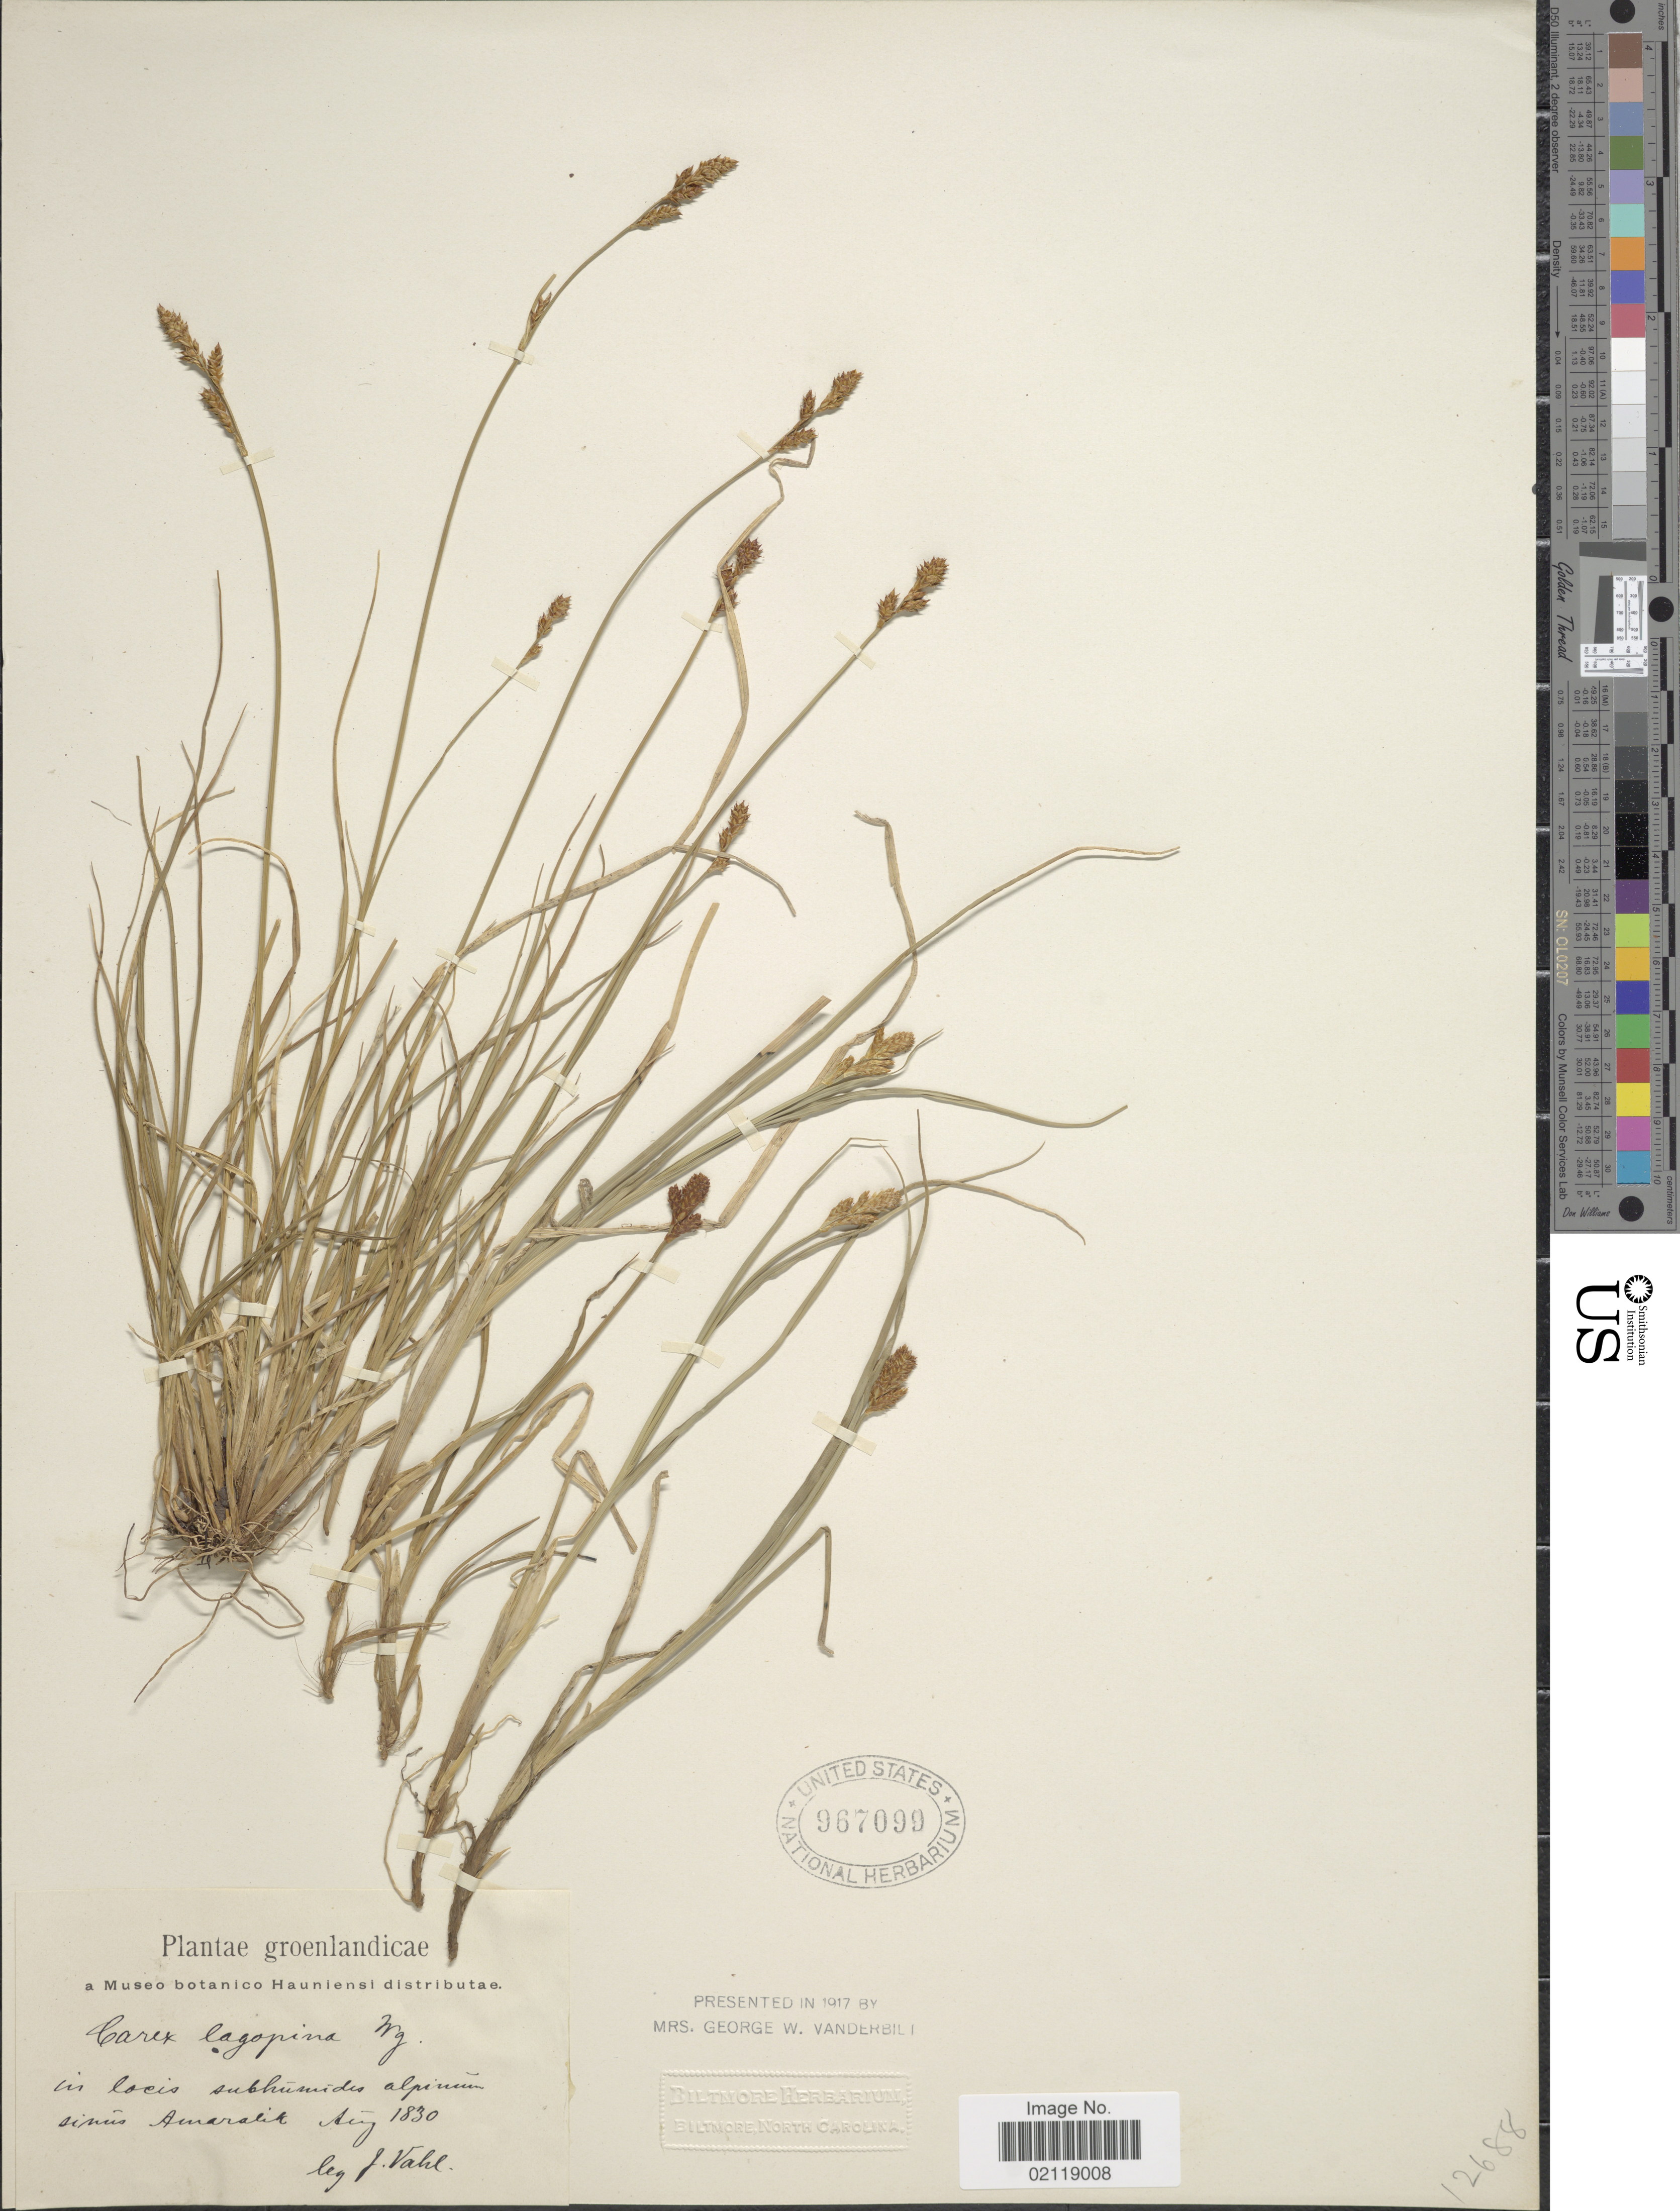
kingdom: Plantae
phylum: Tracheophyta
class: Liliopsida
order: Poales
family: Cyperaceae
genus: Carex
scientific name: Carex lachenalii subsp. lachenalii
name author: Schkuhr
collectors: J. Vahl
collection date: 1830-08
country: Greenland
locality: Greonlandicae. In locis subhumides alpinum sinus Amaralik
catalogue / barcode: US 967099